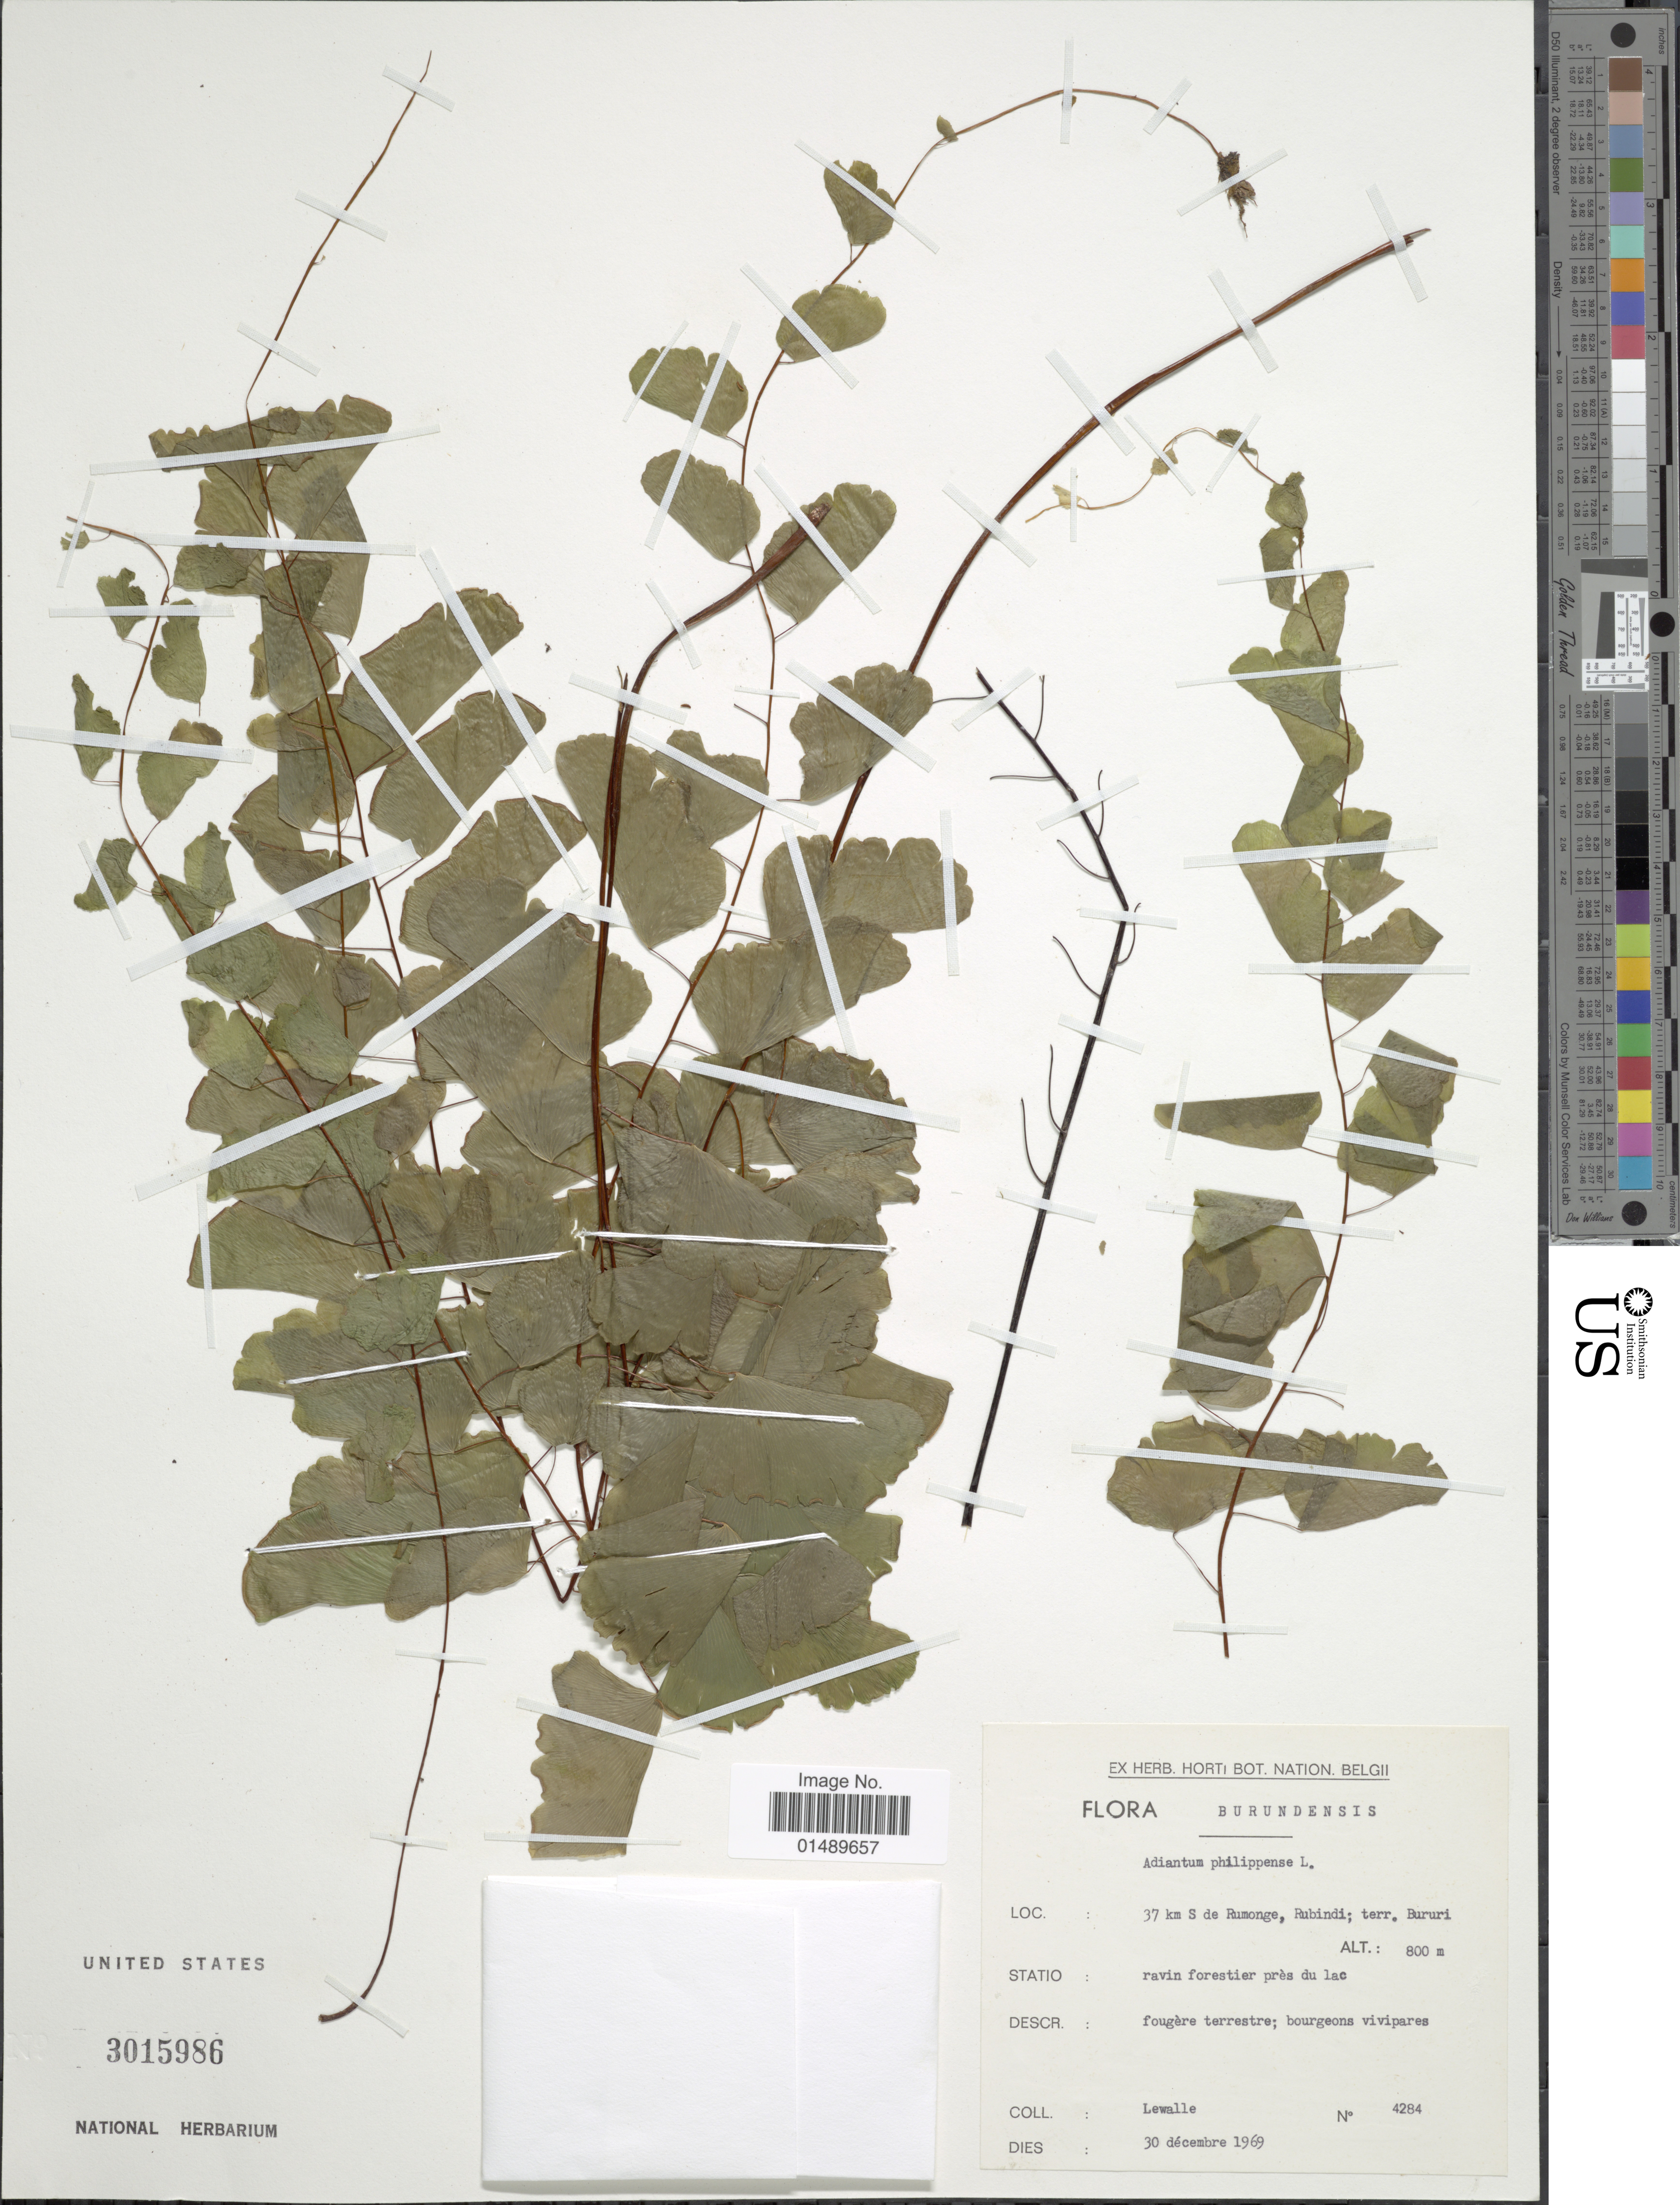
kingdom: Plantae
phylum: Tracheophyta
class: Polypodiopsida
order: Polypodiales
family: Pteridaceae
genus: Adiantum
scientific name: Adiantum philippense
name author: L.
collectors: Lewalle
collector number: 4284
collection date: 1969-12-30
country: Burundi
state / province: Bururi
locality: Burundensis, 37 km S de Rumonge, Rubindi; terr. Bururi.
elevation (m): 800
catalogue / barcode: US 3015986